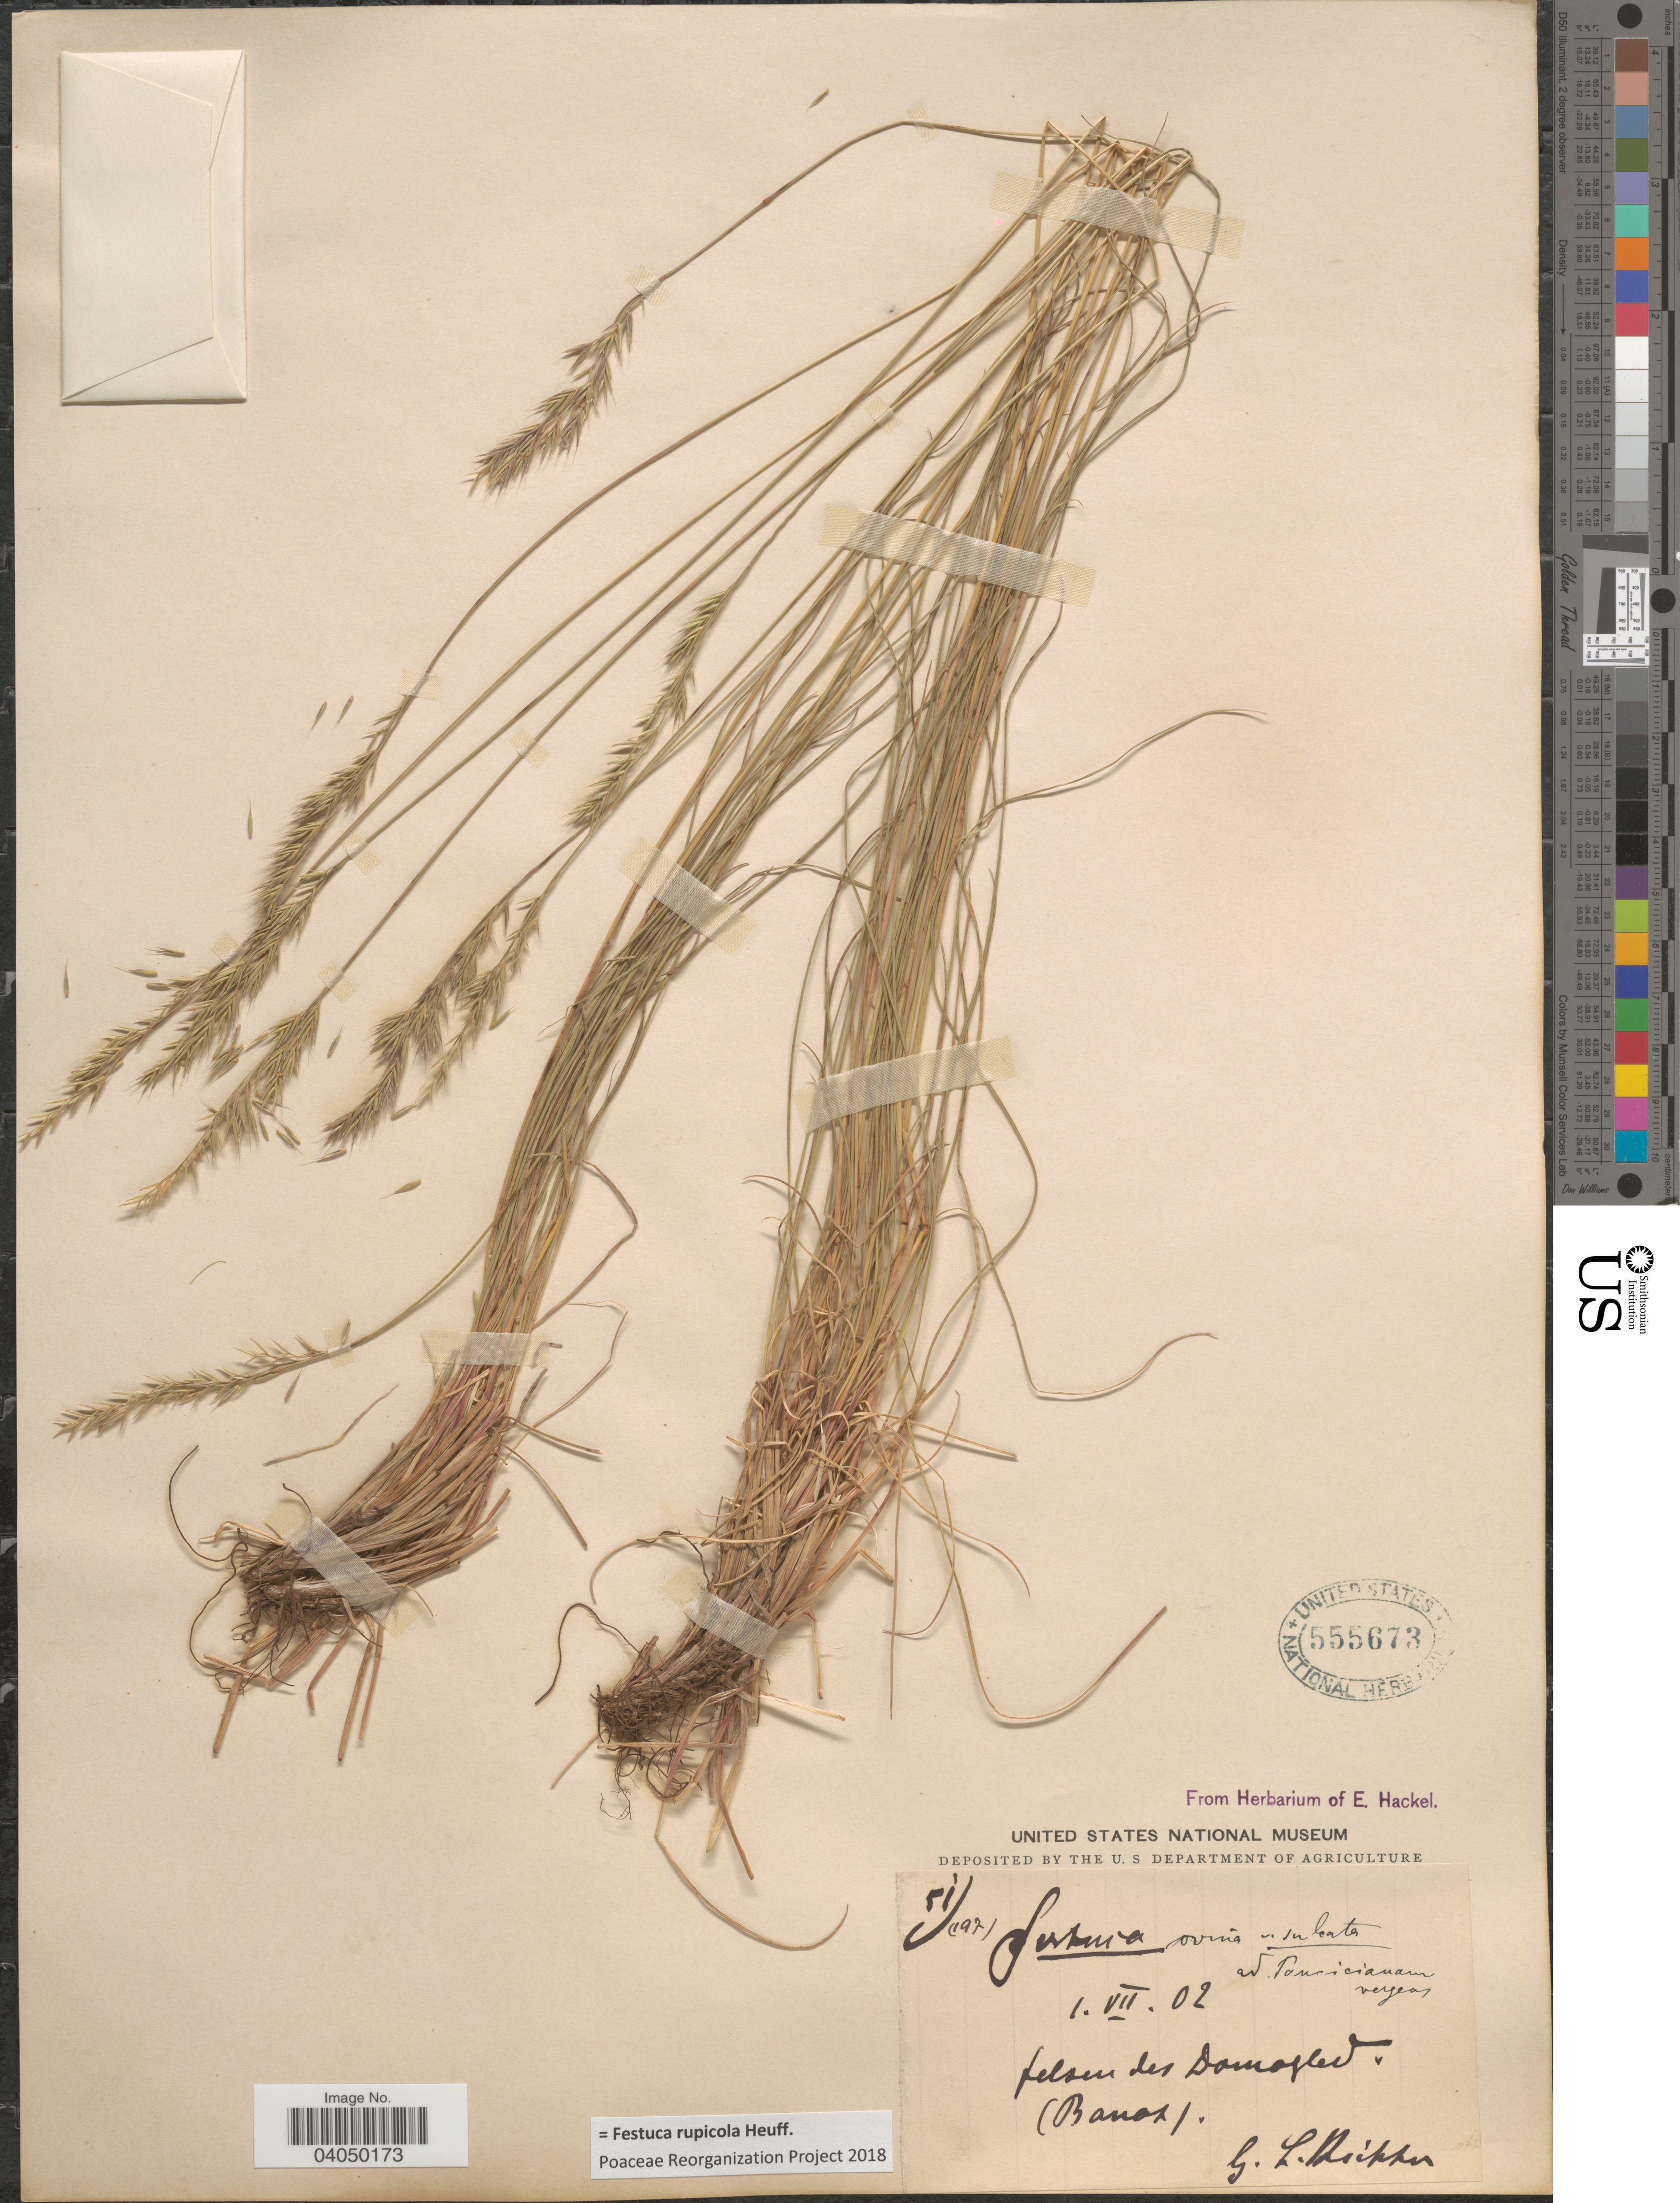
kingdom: Plantae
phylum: Tracheophyta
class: Liliopsida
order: Poales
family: Poaceae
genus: Festuca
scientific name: Festuca rupicola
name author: Heuff.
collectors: L. Richter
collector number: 51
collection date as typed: Transcribed d/m/y: 1/7/2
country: Romania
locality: Felsen des Domogled (Banat).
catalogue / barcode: US 555673